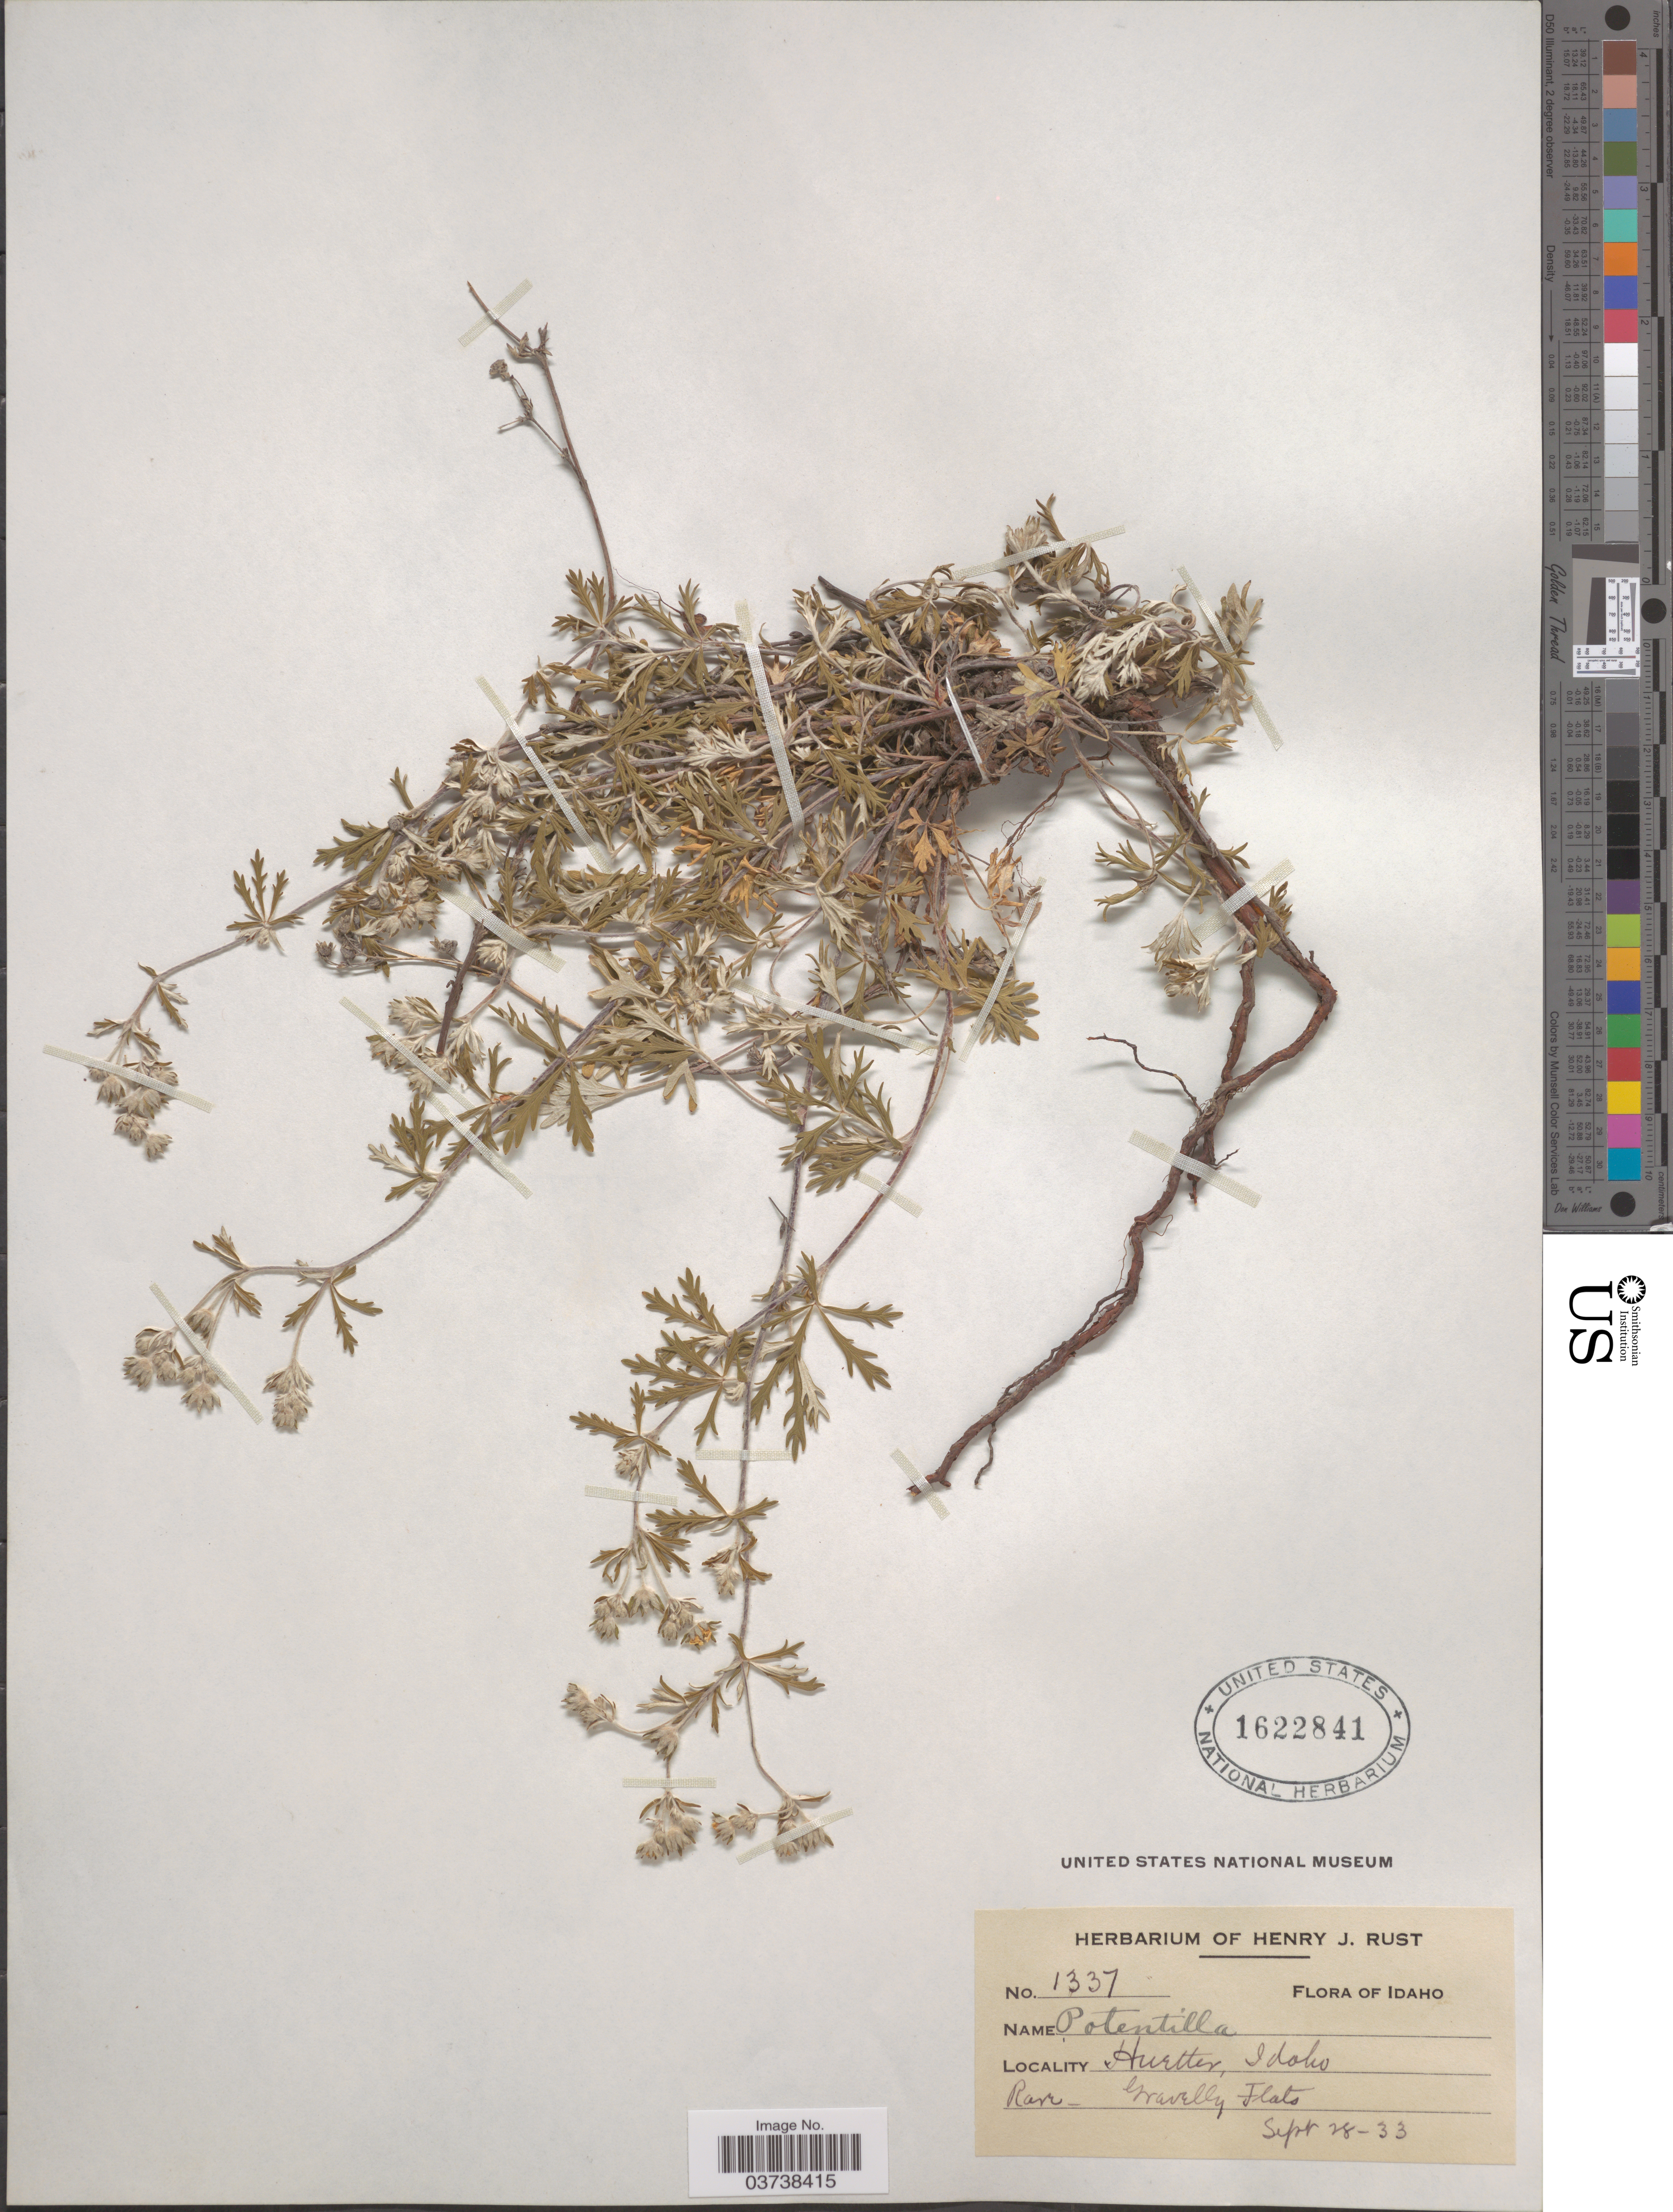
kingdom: Plantae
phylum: Tracheophyta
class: Magnoliopsida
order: Rosales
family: Rosaceae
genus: Potentilla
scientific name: Potentilla argentea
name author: L.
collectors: ex herb. Henry J. Rust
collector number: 1337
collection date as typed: Transcribed d/m/y: 28/9/33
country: United States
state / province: Idaho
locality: Huetter.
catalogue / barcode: US 1622841